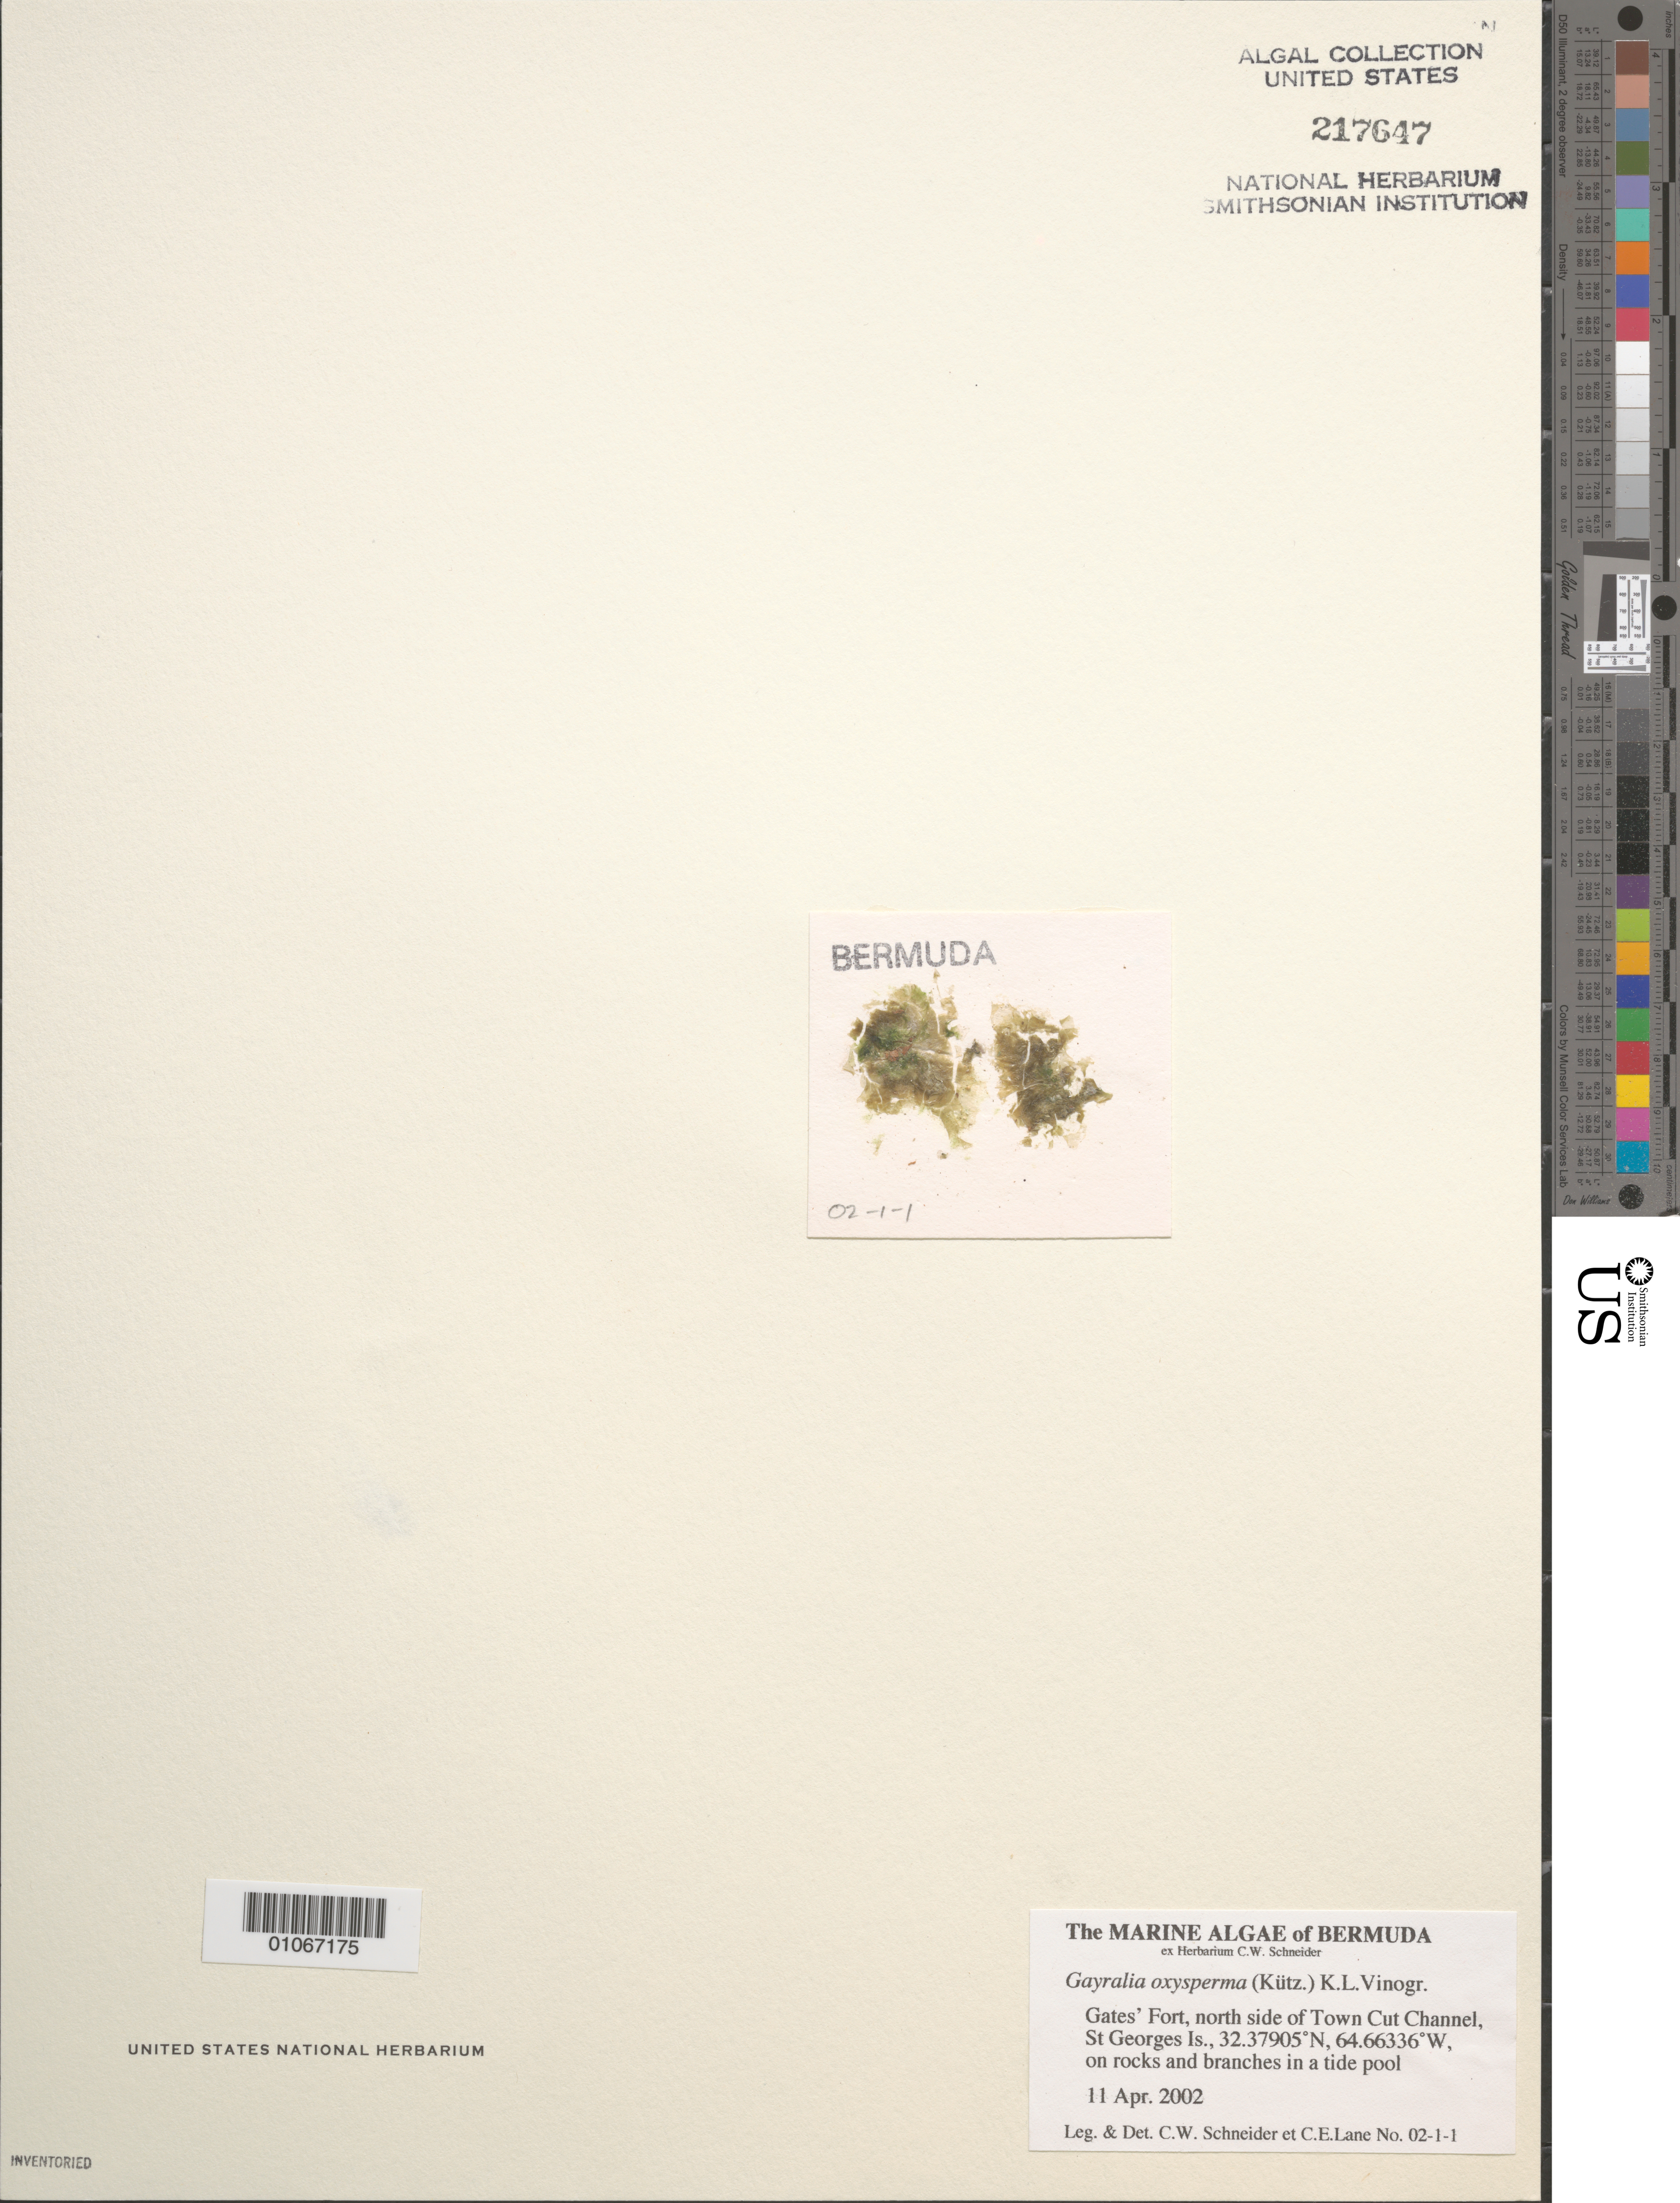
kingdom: Plantae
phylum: Chlorophyta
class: Ulvophyceae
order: Ulvales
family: Gayraliaceae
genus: Gayralia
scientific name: Gayralia oxysperma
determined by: Schneider, C. W.; Lane, C. E.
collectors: C. W. Schneider & C. E. Lane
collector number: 02-1-1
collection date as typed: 11 Apr 2002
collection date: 2002-04-11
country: Bermuda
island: St. George's Island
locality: Gates' Fort, north side of Town Cut Channel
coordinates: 32.37905 N, 64.66336 W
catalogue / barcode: US 217647